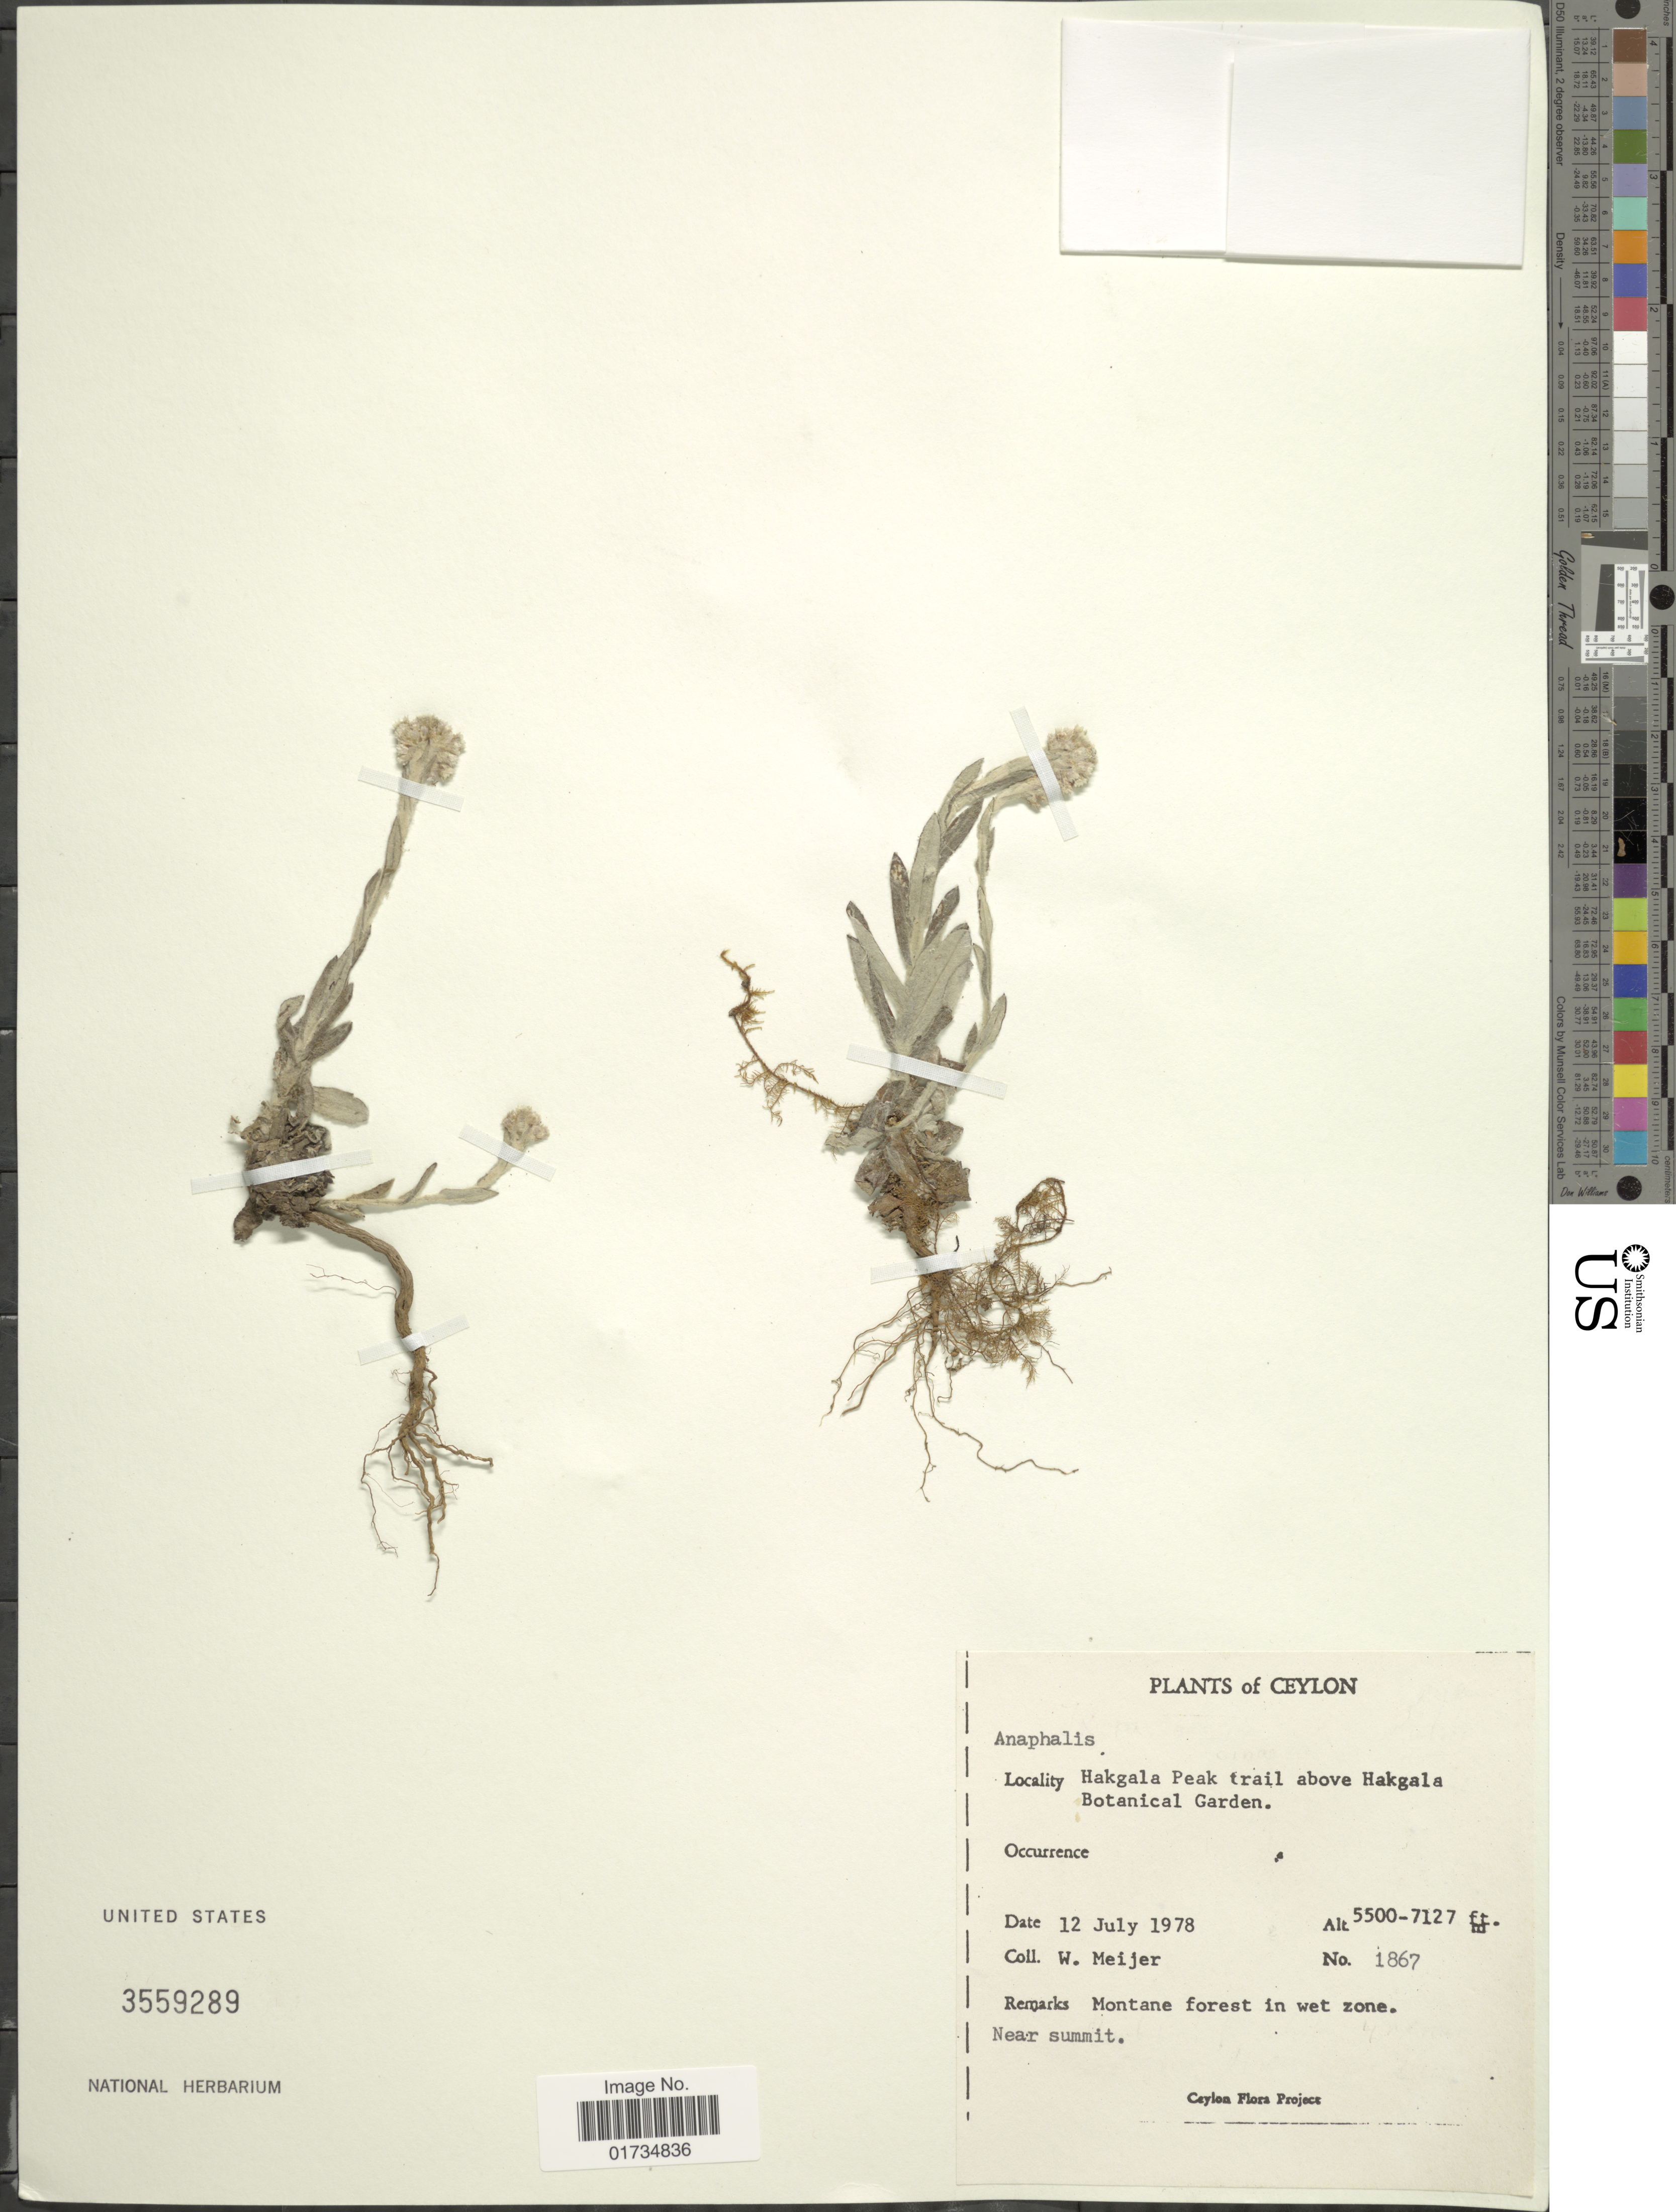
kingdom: Plantae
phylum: Tracheophyta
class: Magnoliopsida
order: Asterales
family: Asteraceae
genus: Anaphalis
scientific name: Anaphalis subdecurrens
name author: (DC.) Gamble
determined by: Chen, Y. S.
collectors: W. Meijer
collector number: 1867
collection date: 1978-07-12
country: Sri Lanka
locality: Ceylon. Hakgala Peak trail above Hakgala Botanical Garden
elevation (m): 1676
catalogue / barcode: US 3559289